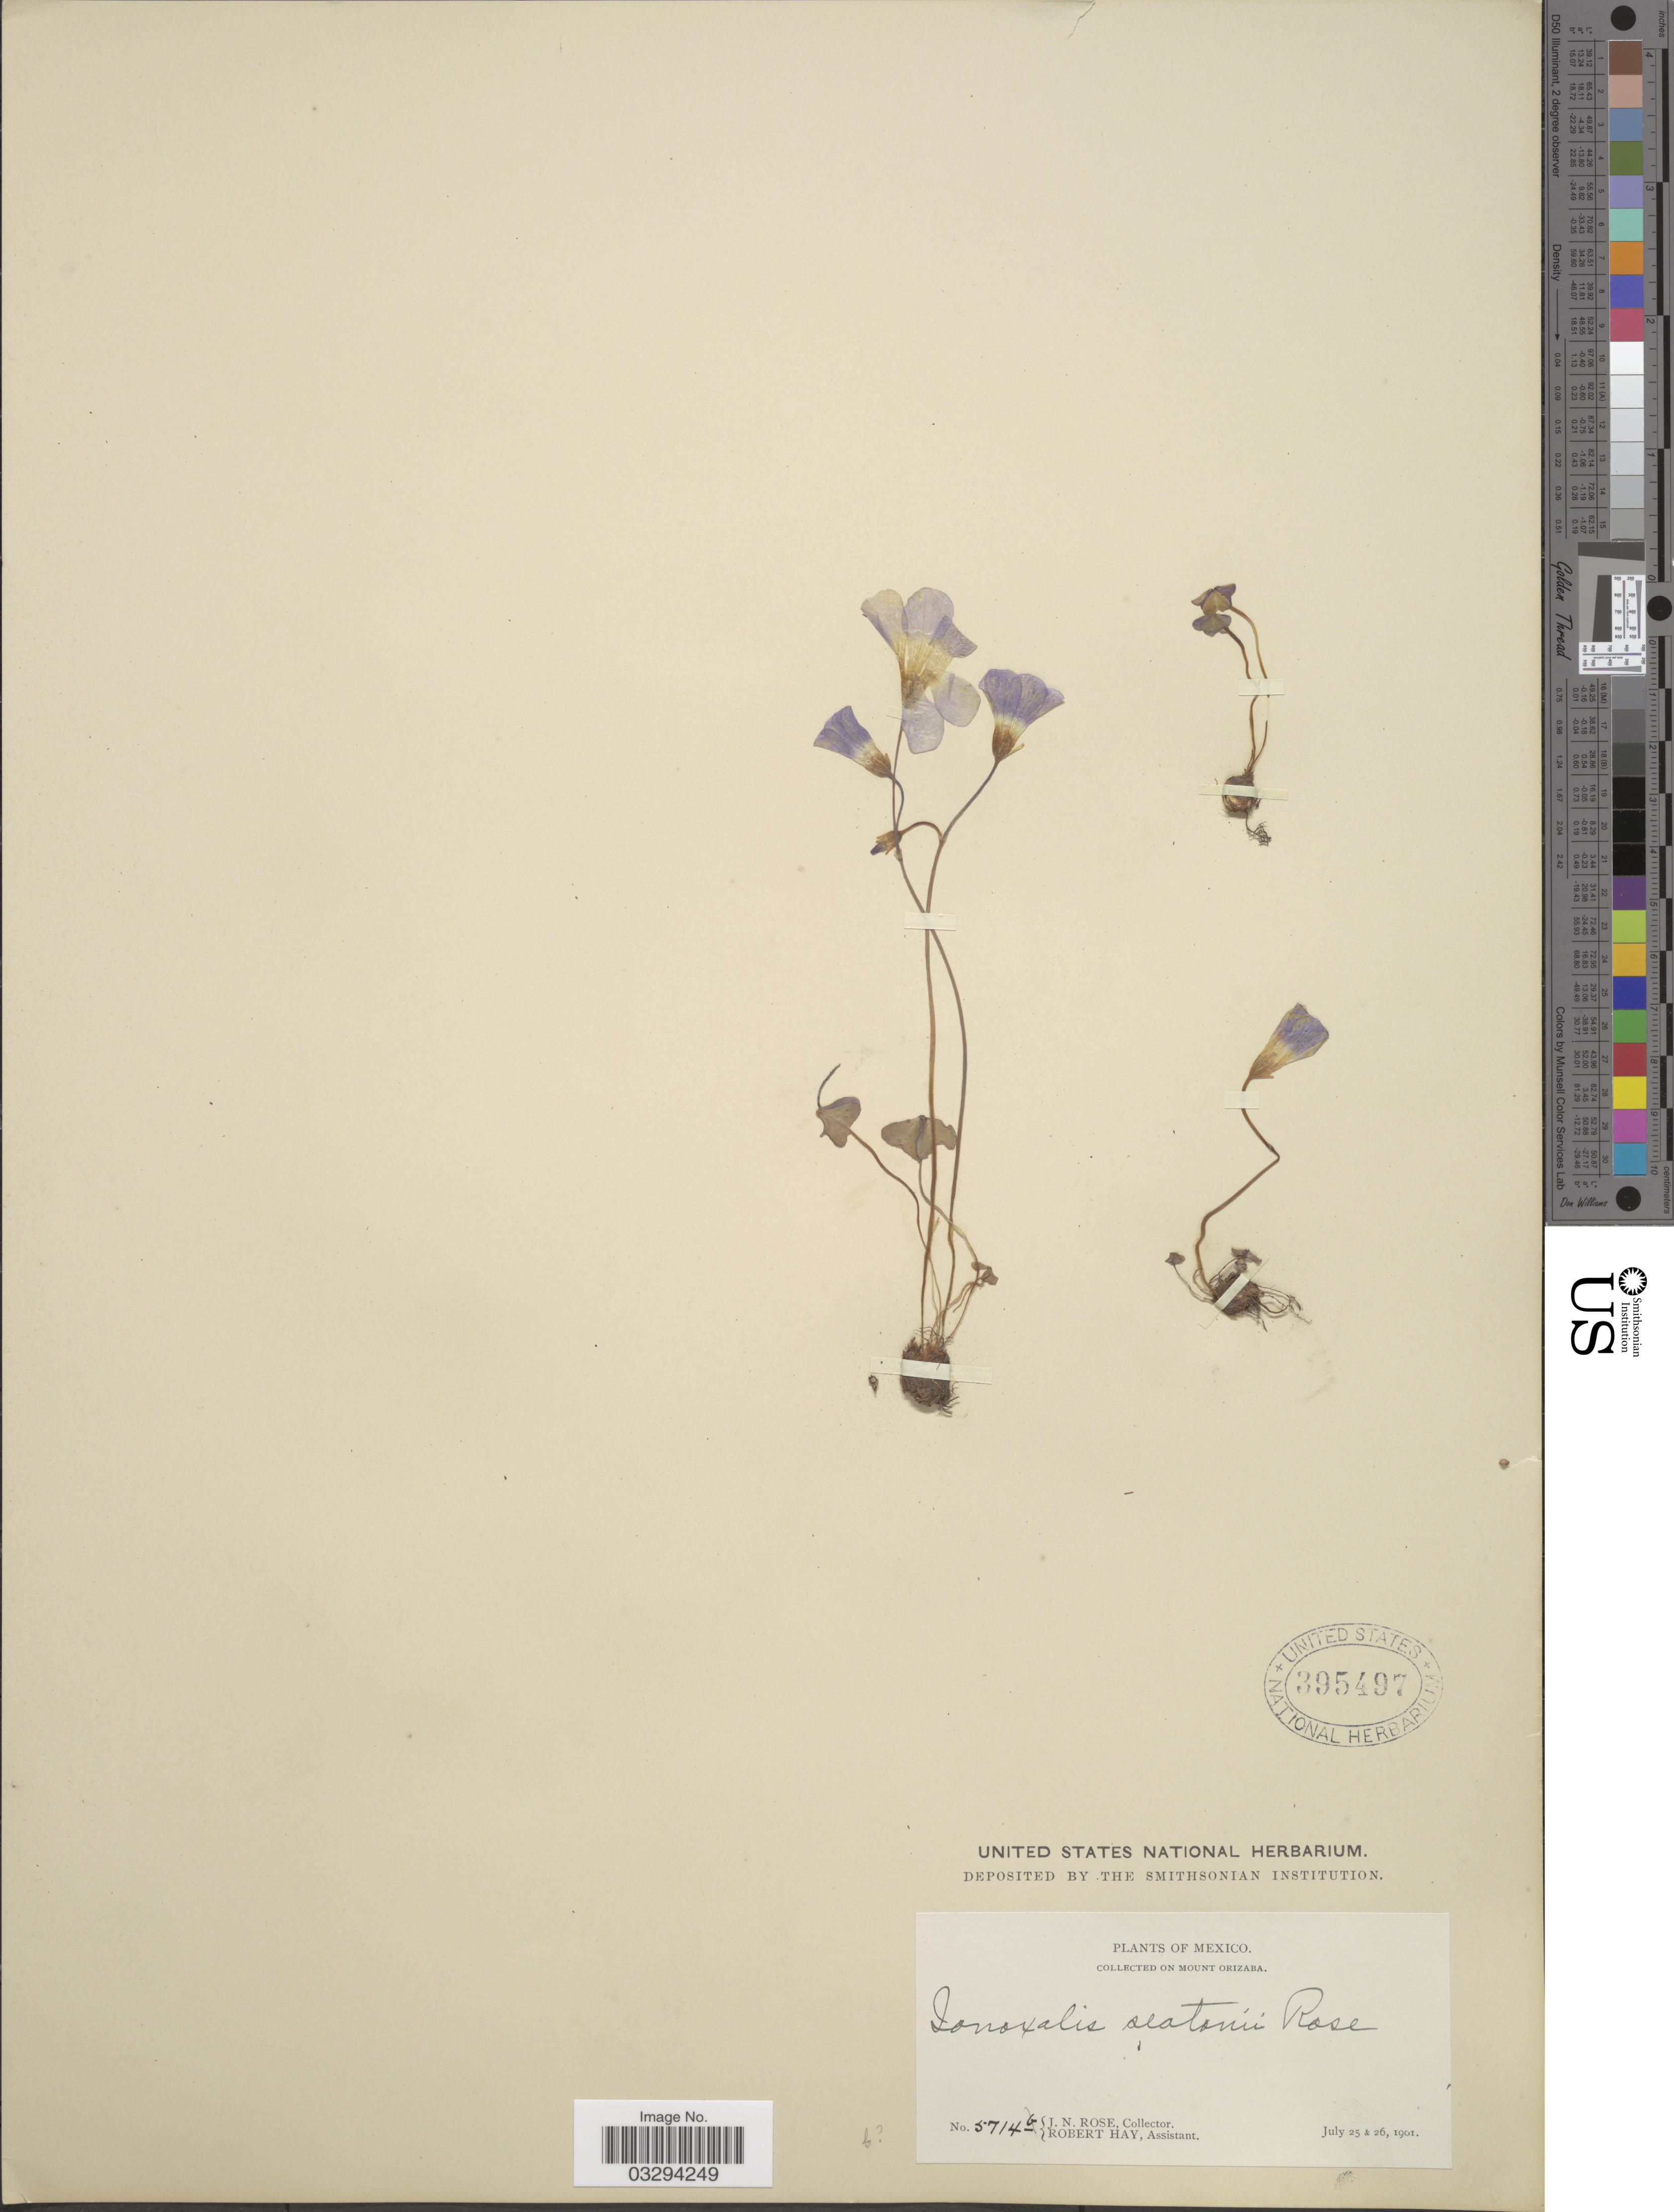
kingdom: Plantae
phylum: Tracheophyta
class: Magnoliopsida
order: Oxalidales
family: Oxalidaceae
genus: Oxalis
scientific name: Oxalis alpina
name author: (Rose) R. Knuth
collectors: J. N. Rose & R. Hay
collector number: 5714 b*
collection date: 1901-07-25/1901-07-26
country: Mexico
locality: Mount Orizaba.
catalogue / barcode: US 395497